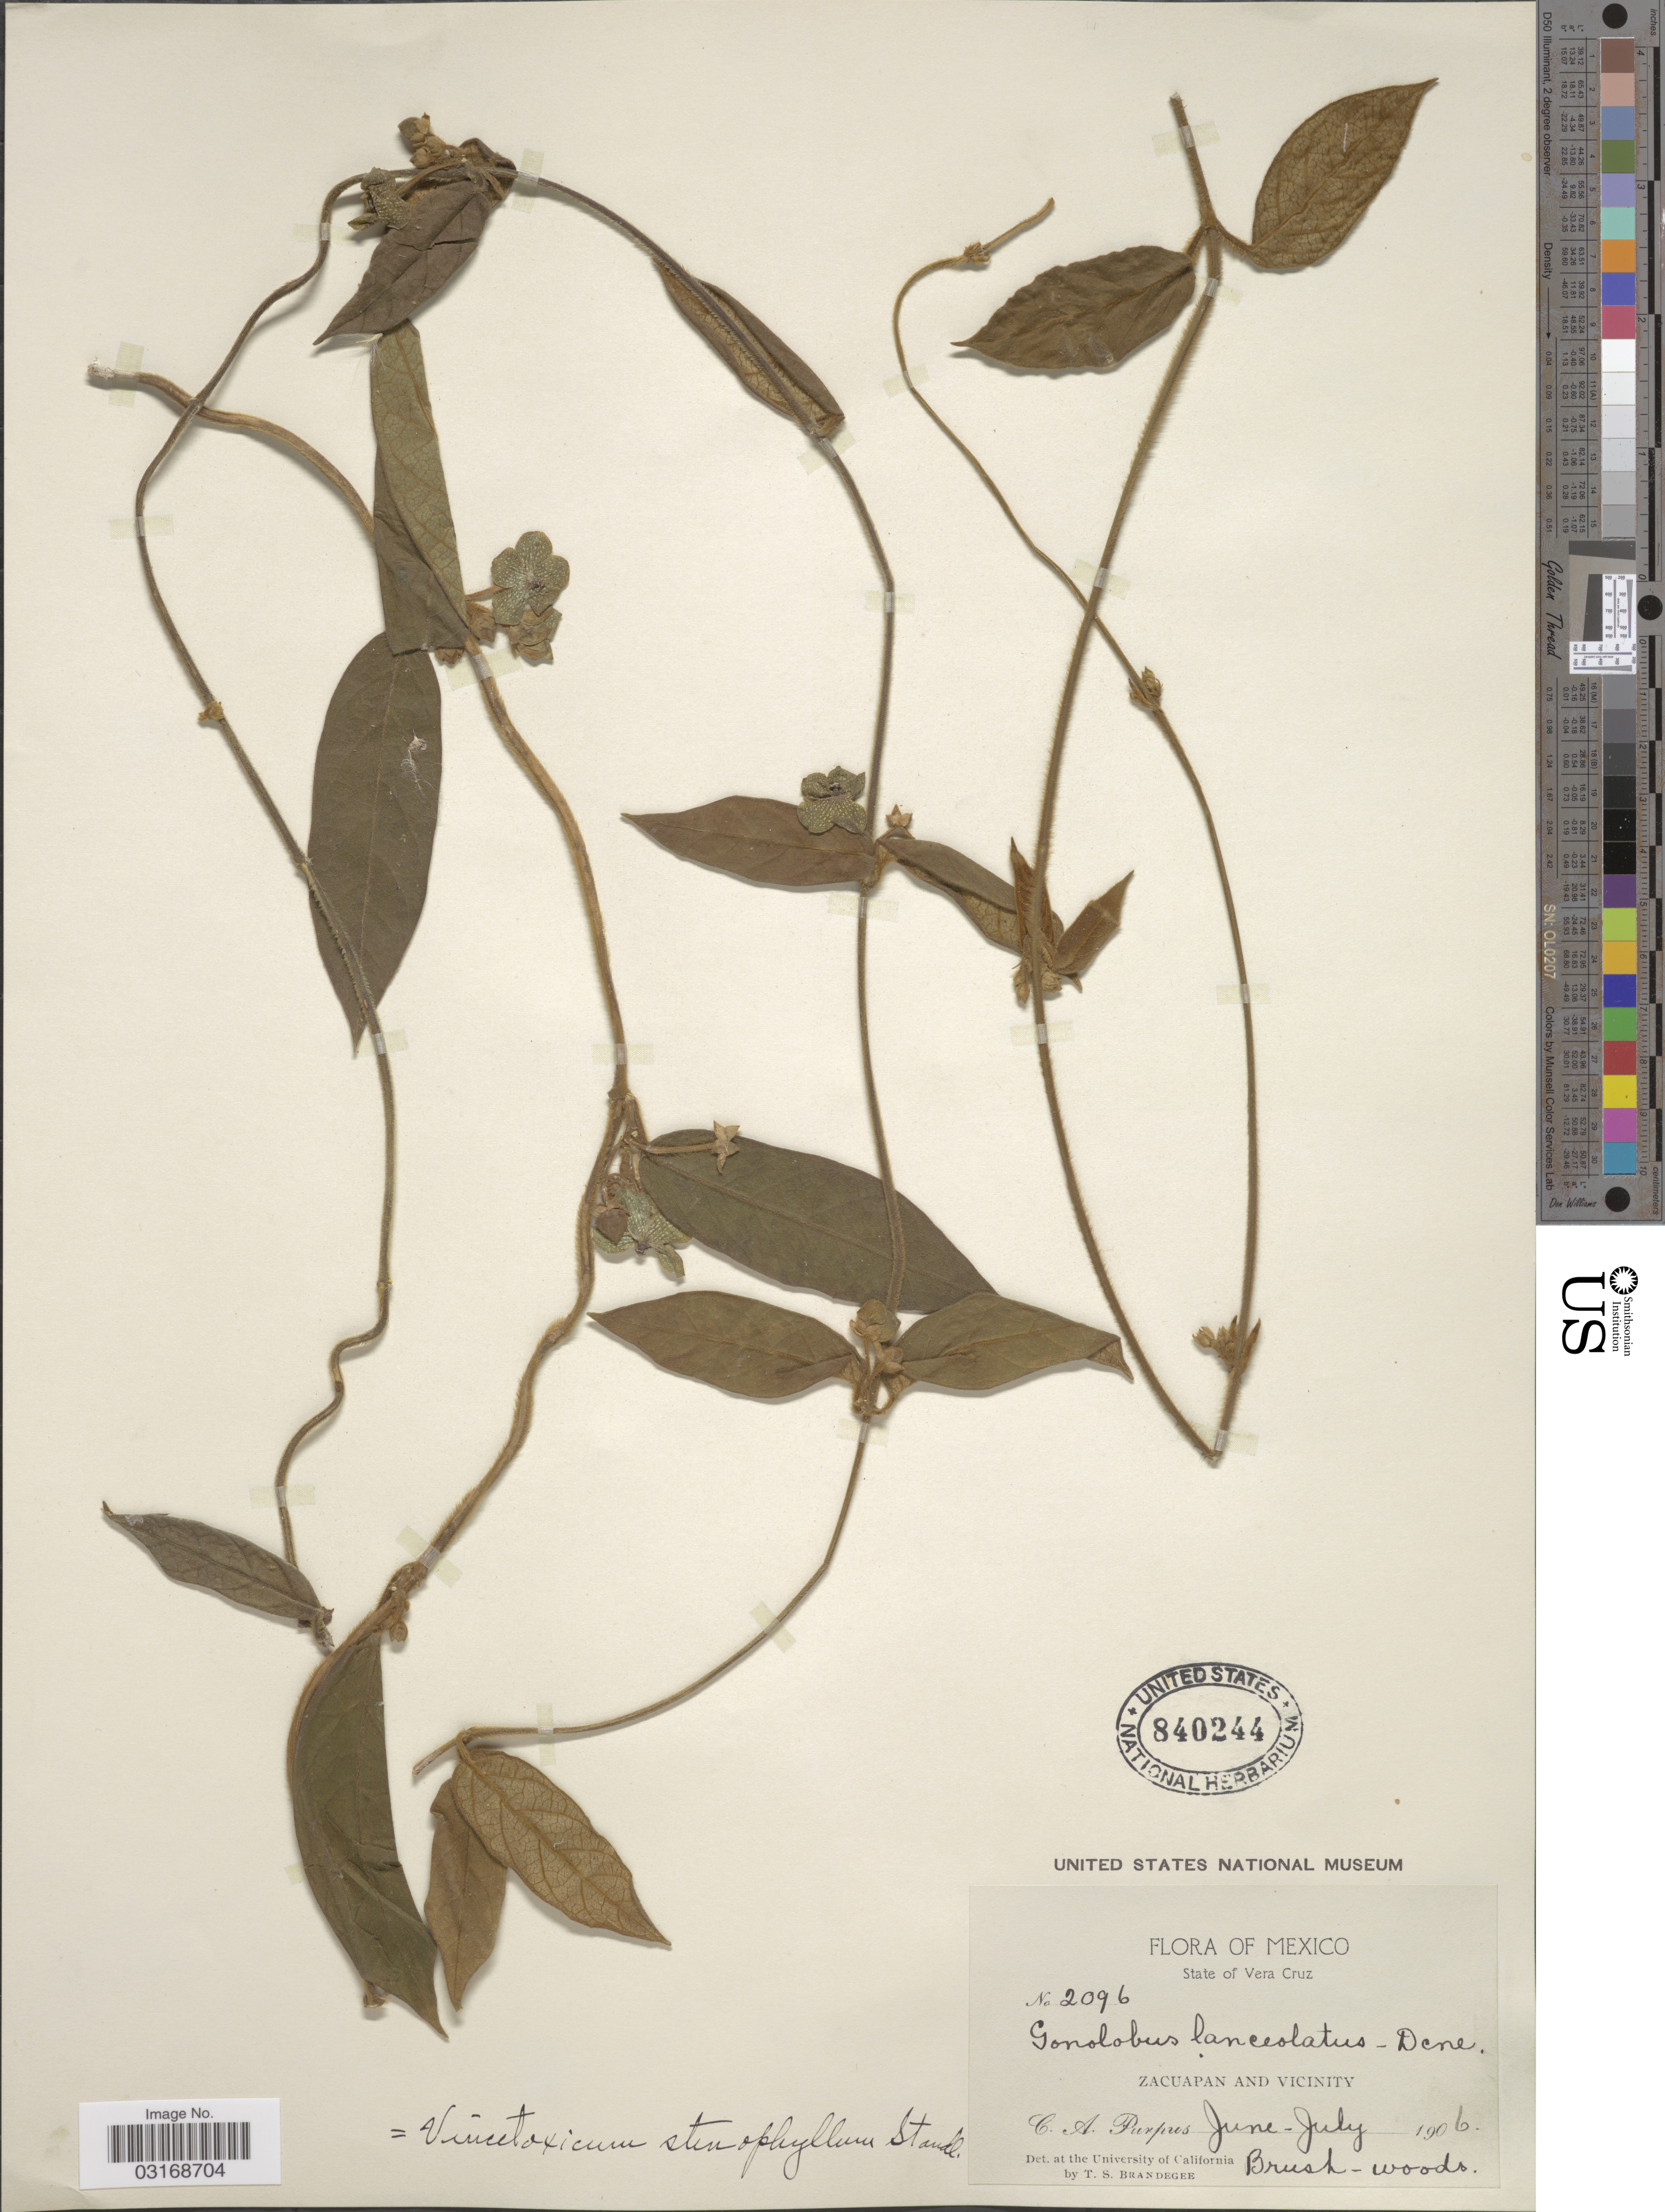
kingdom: Plantae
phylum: Tracheophyta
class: Magnoliopsida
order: Gentianales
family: Apocynaceae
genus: Matelea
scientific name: Matelea lanceolata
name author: (Decne.) Woodson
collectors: C. A. Purpus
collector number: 2096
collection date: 1906-06/1906-07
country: Mexico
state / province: Veracruz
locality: State of Vera Cruz. Zacuapan and Vicinity.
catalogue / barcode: US 840244